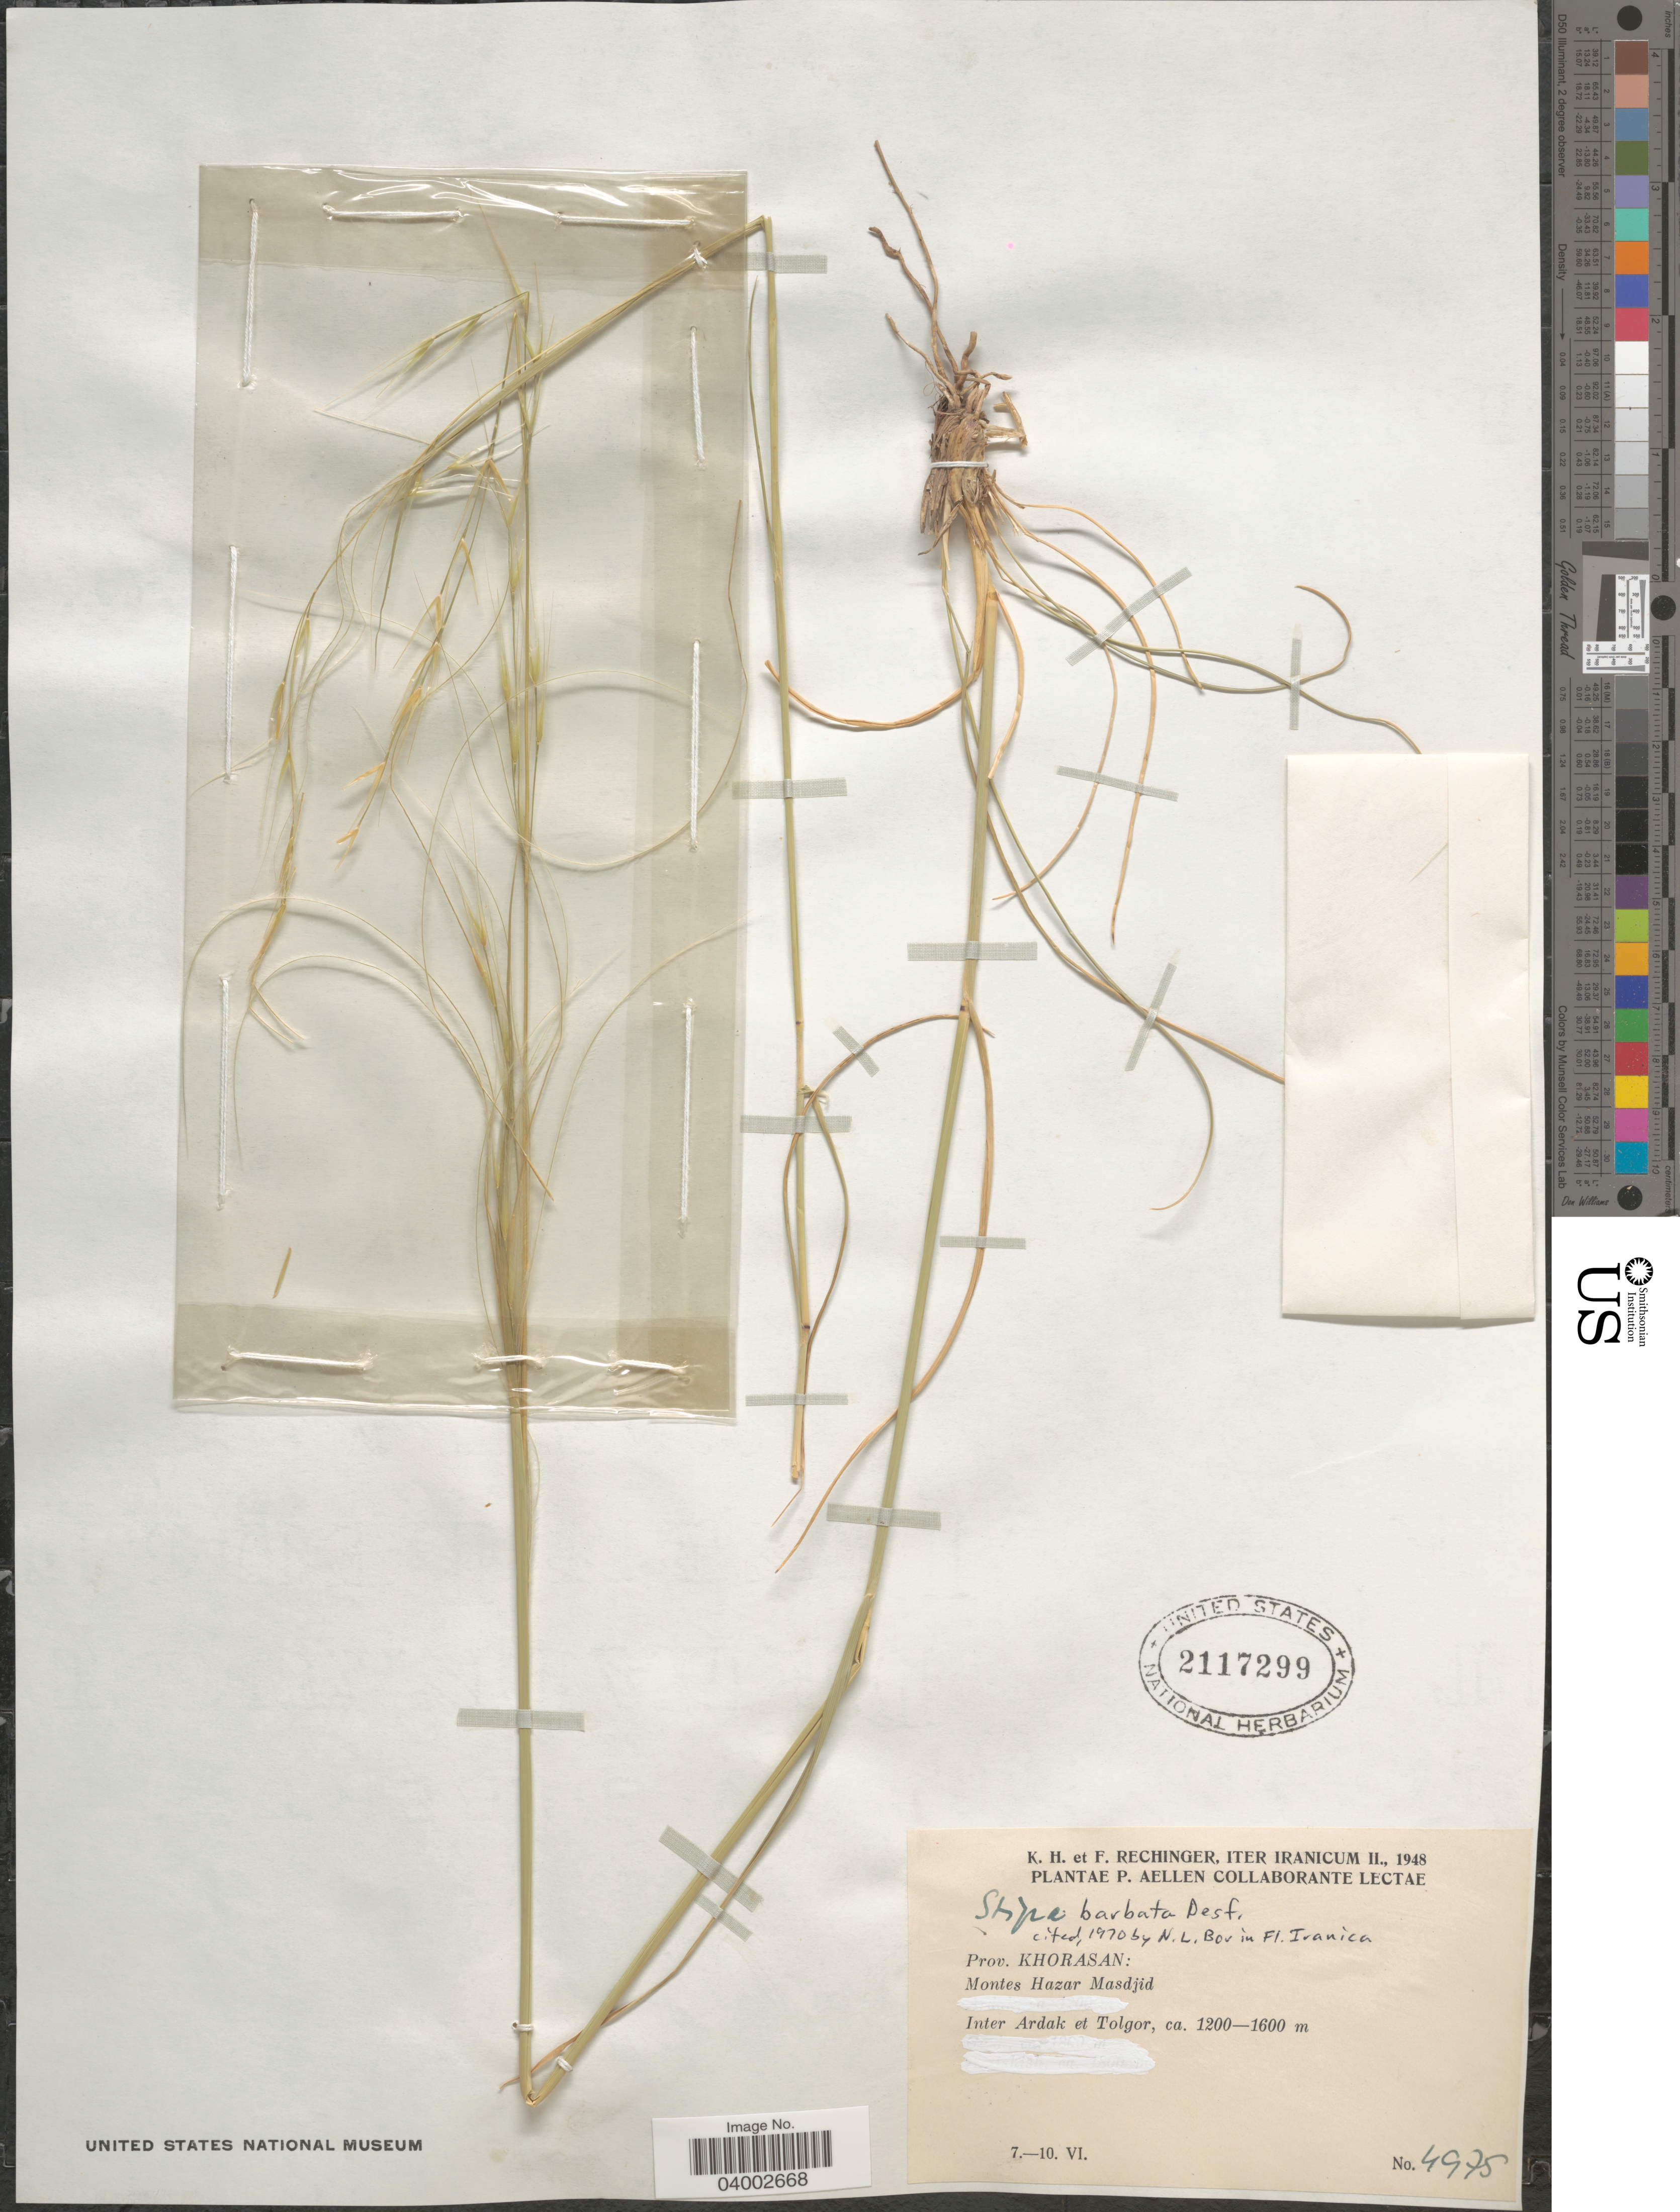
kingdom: Plantae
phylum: Tracheophyta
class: Liliopsida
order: Poales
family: Poaceae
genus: Stipa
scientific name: Stipa barbata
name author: Michx.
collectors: K. H. Rechinger & F. Rechinger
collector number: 4975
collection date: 1948-06-07/1948-06-10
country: Iran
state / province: Khorasan [obsolete]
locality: Montes Hazar Masdjid. Inter Ardak et Tolgor.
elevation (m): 1200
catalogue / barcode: US 2117299